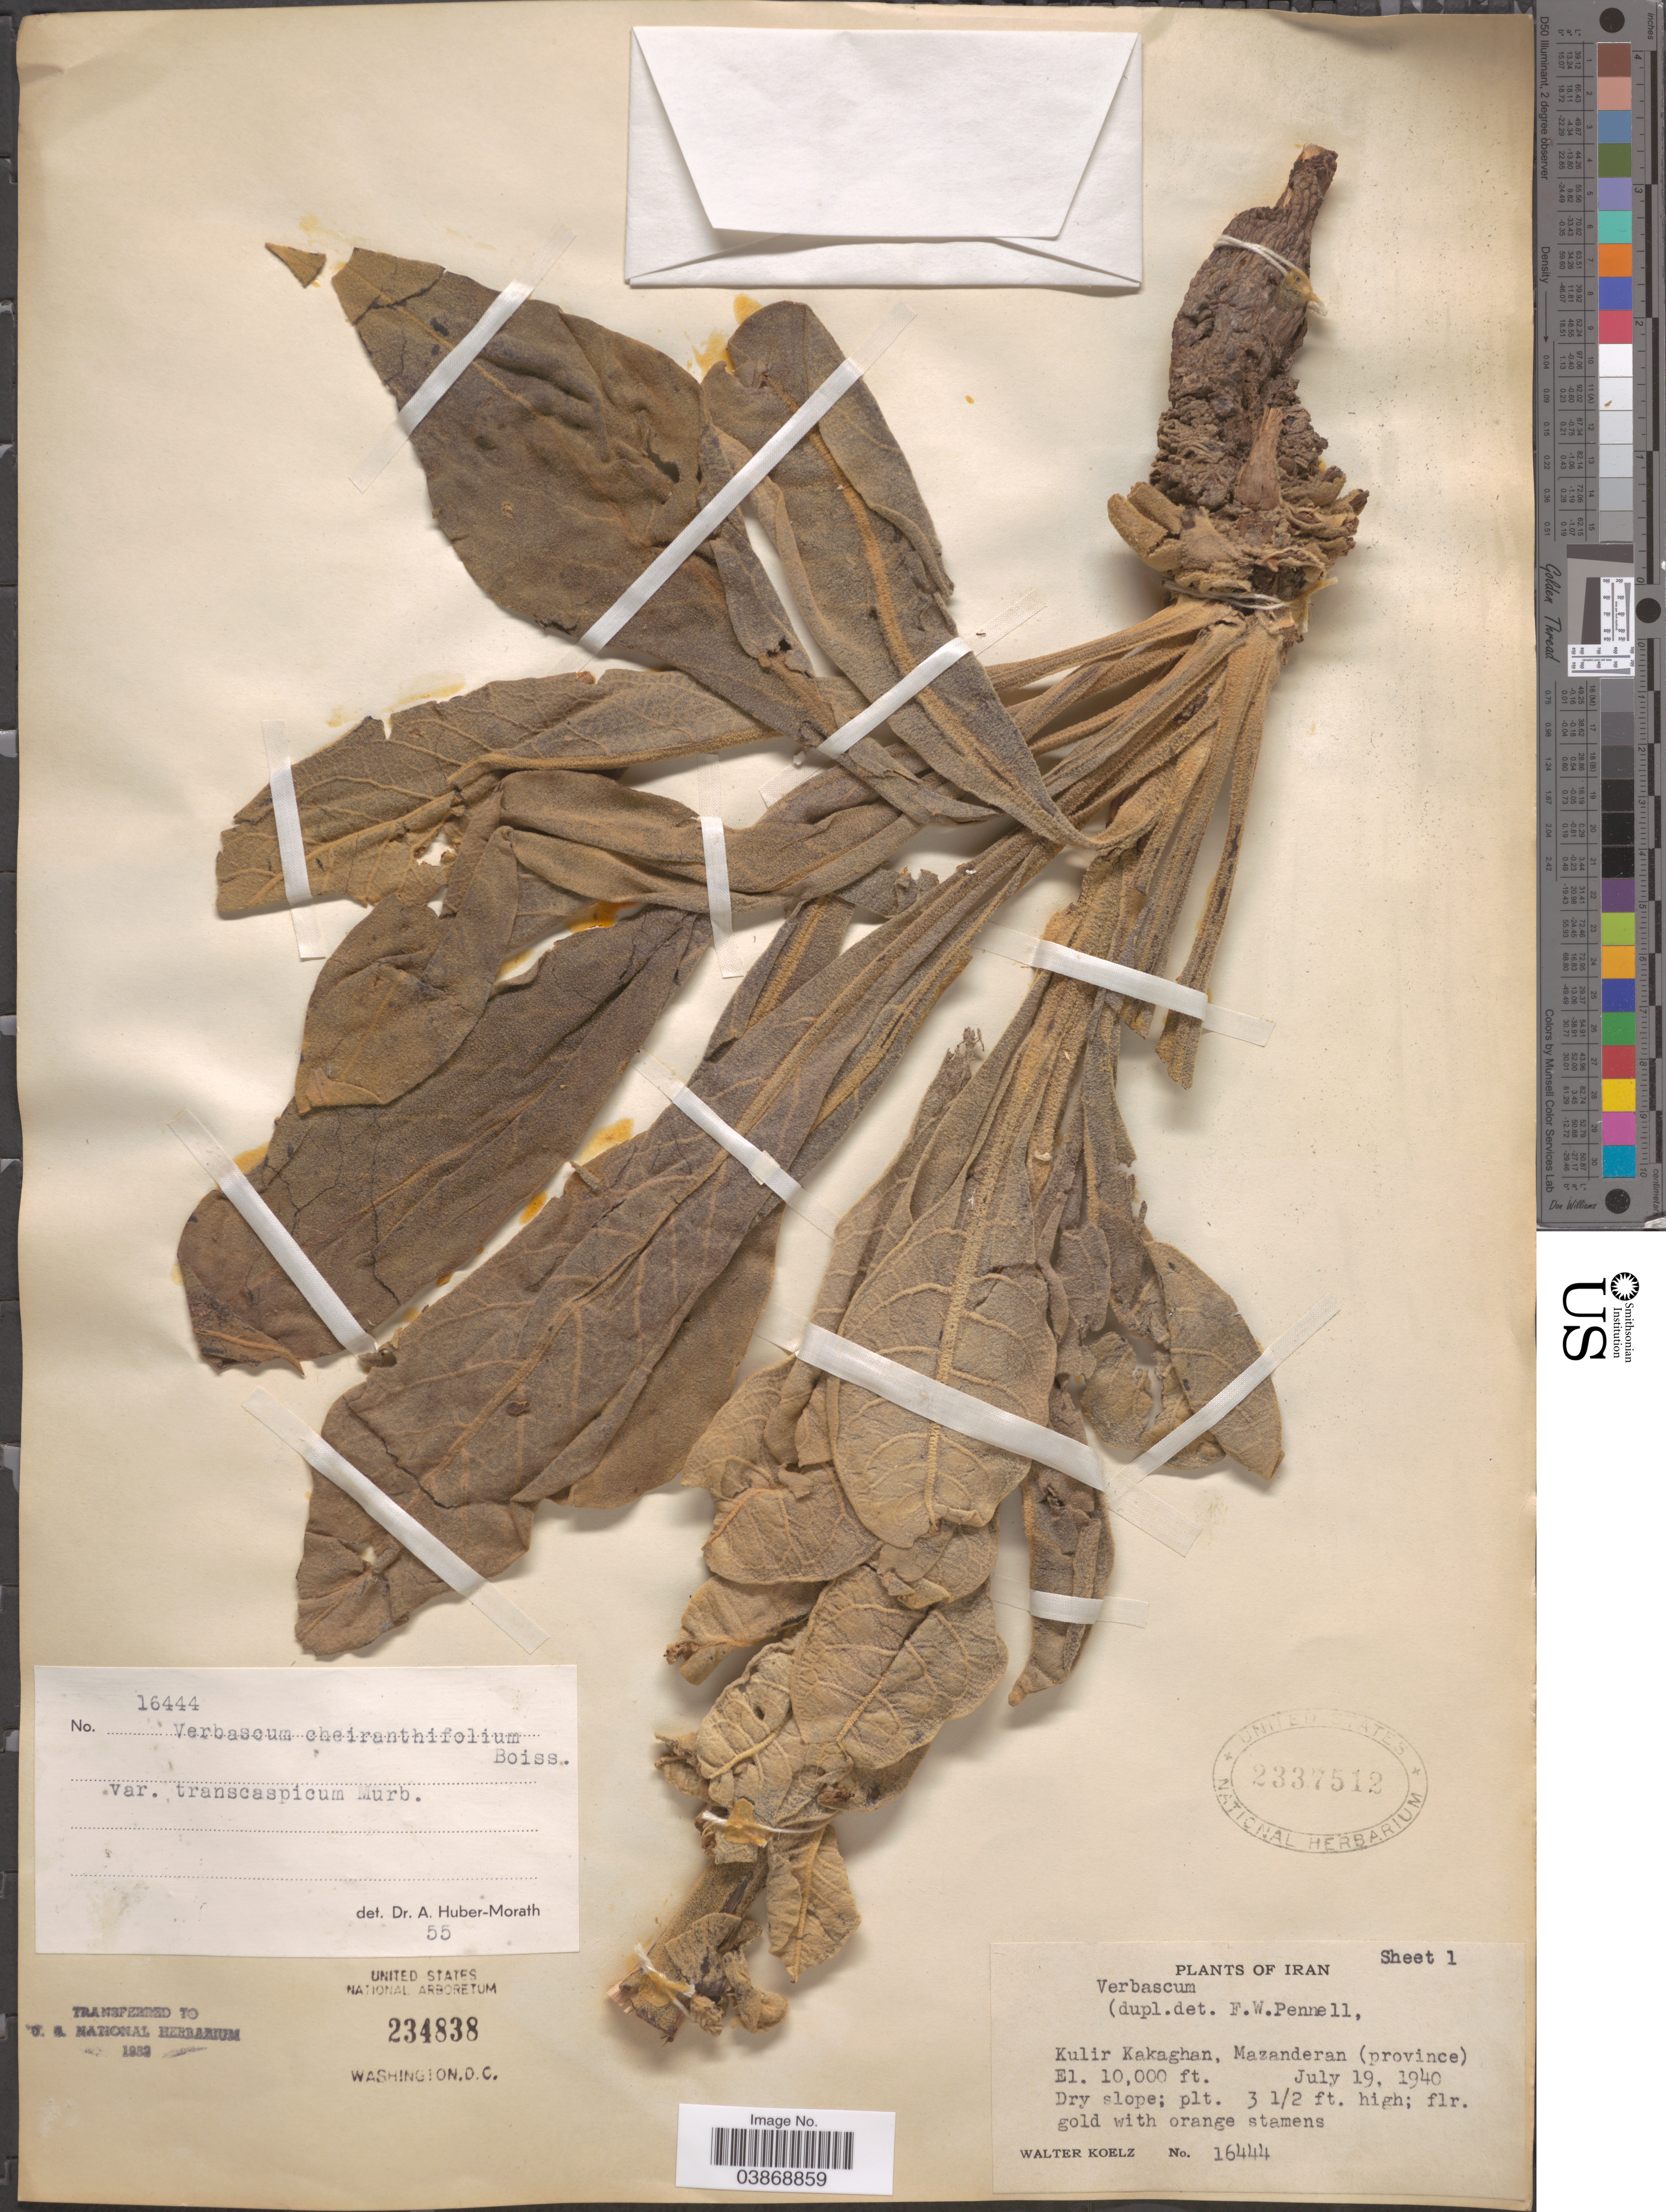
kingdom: Plantae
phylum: Tracheophyta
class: Magnoliopsida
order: Lamiales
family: Scrophulariaceae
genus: Verbascum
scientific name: Verbascum cheiranthifolium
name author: Boiss.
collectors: W. N. Koelz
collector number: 16444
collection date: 1940-07-19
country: Iran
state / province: Mazandaran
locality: Kulir Kakaghan, Mazanderan (province).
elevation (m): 3048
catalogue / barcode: US 2337512